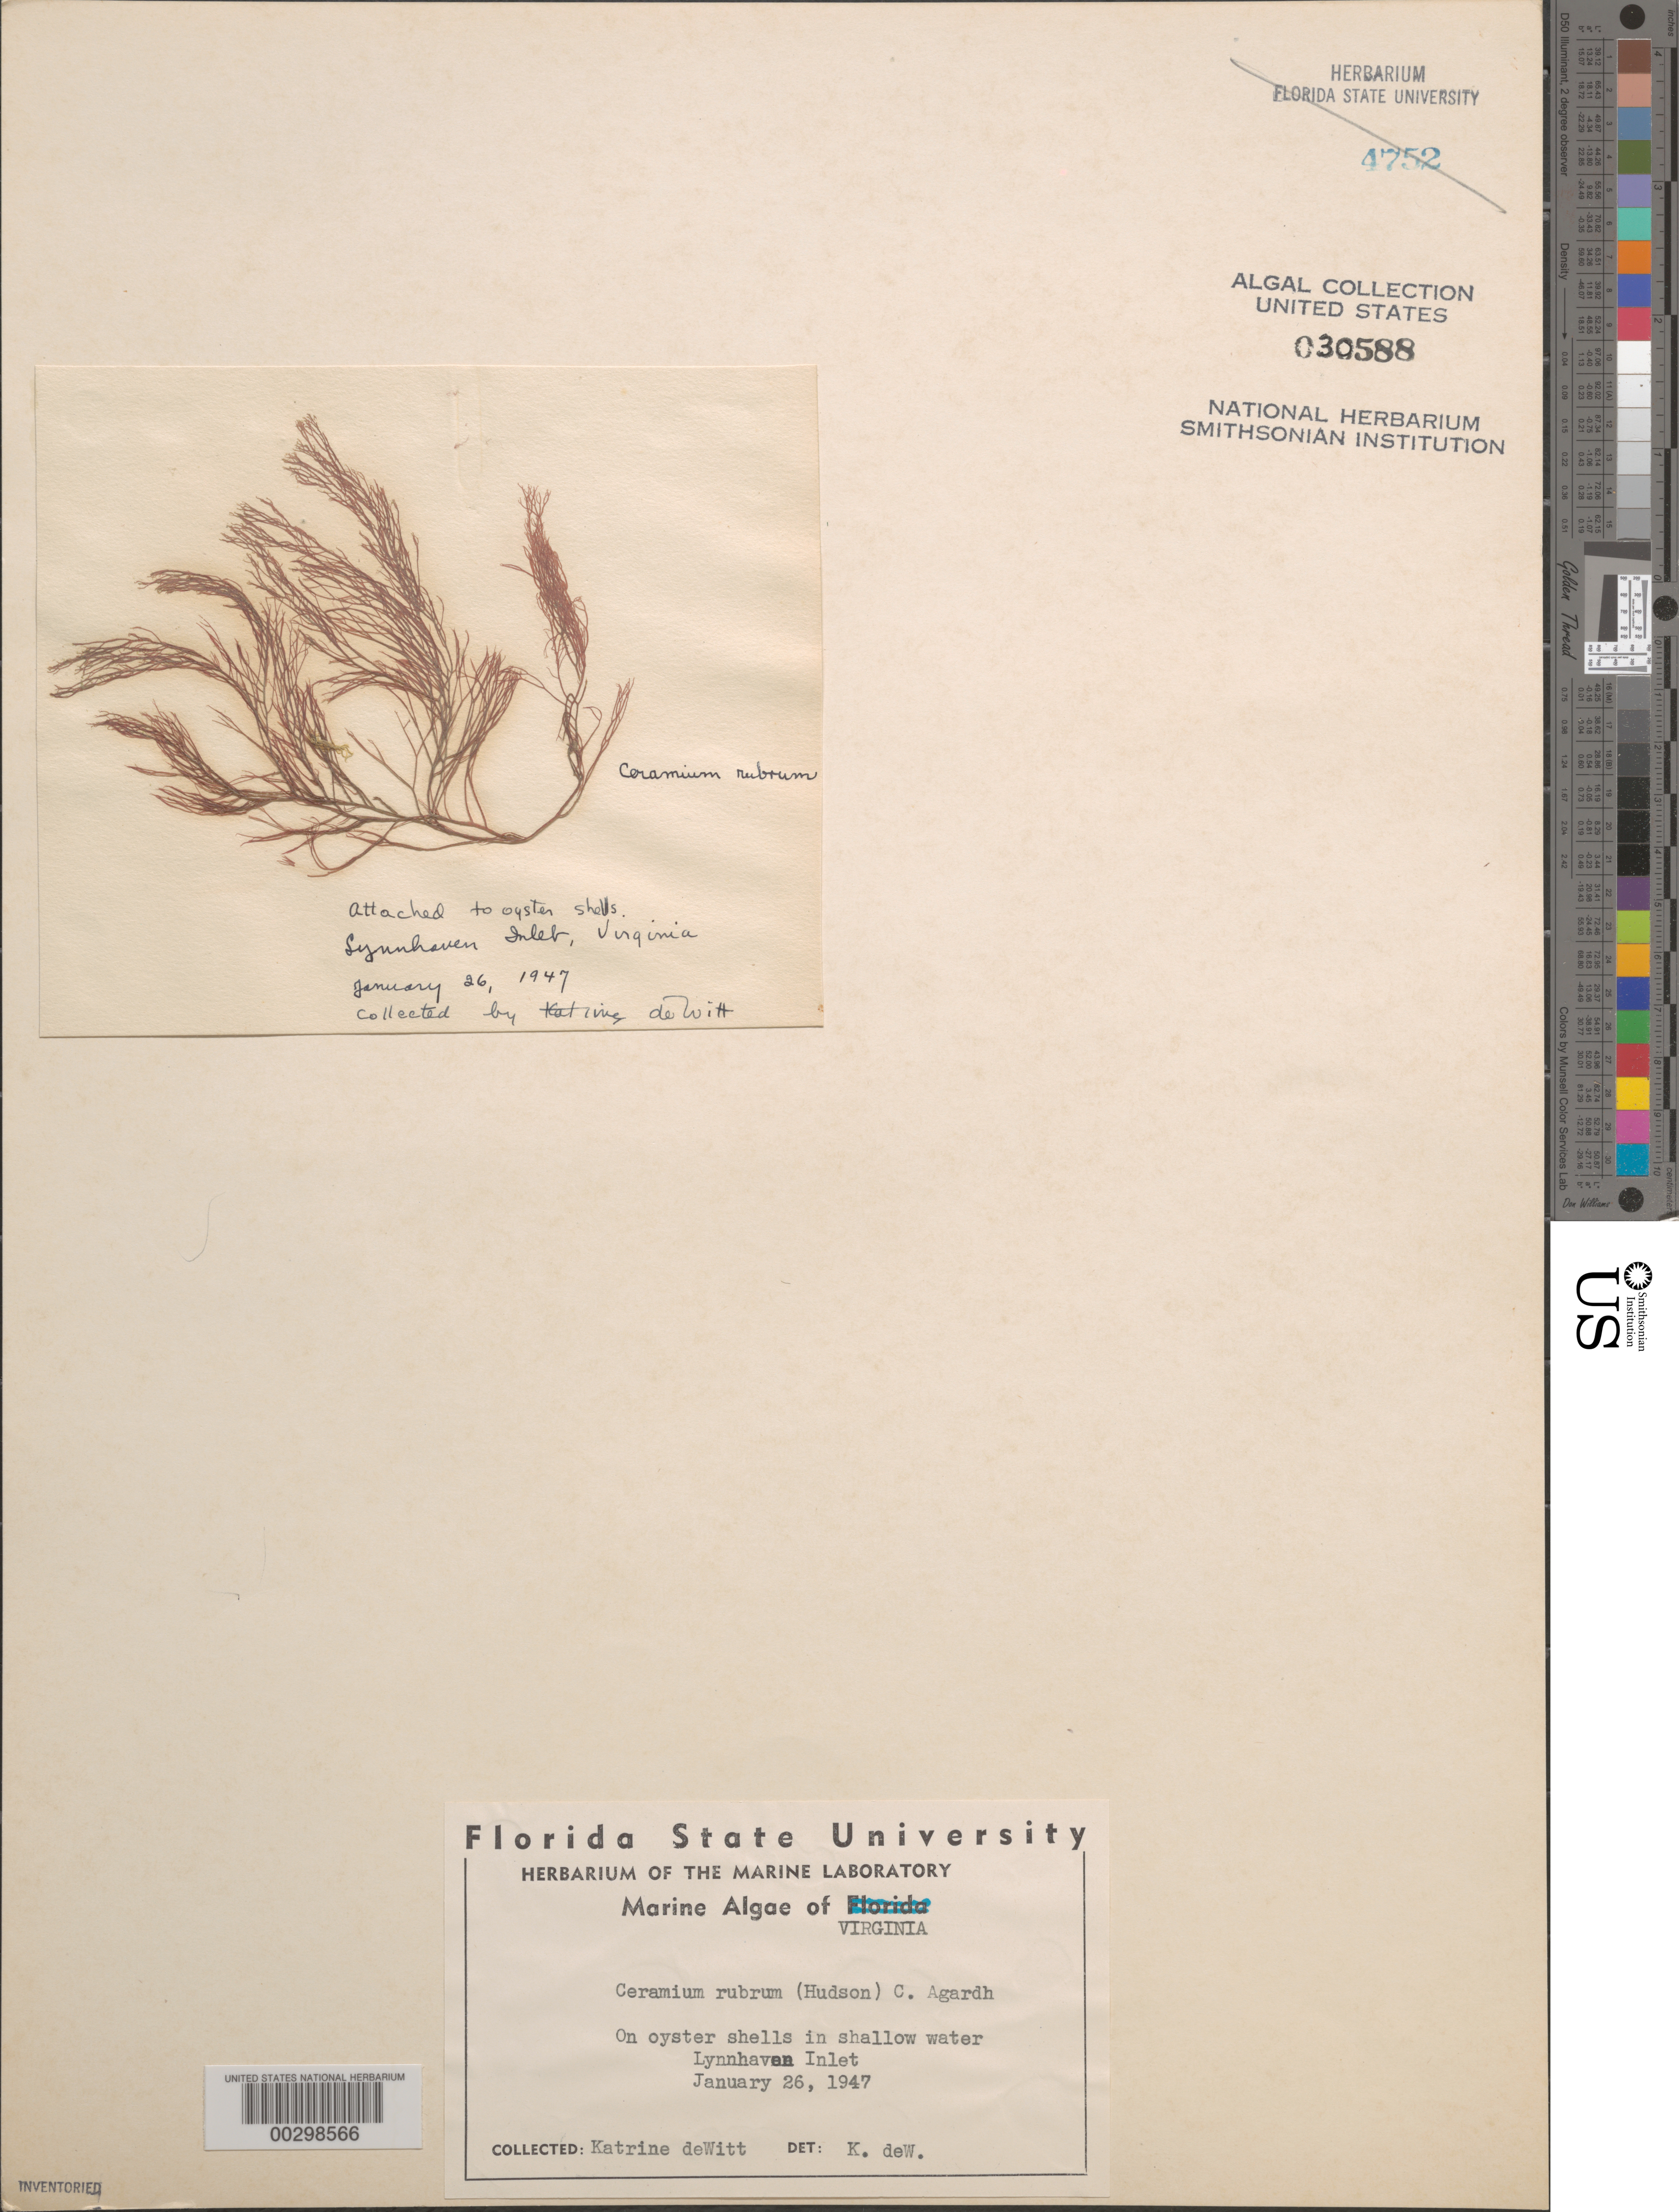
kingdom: Plantae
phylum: Rhodophyta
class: Florideophyceae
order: Ceramiales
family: Ceramiaceae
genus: Ceramium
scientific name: Ceramium rubrum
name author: C. Agardh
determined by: deWitt, K.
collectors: K. deWitt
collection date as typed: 26 Jan 1947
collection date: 1947-01-26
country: United States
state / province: Virginia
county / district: City of Virginia Beach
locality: Lynnhaven Inlet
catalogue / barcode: US 30588